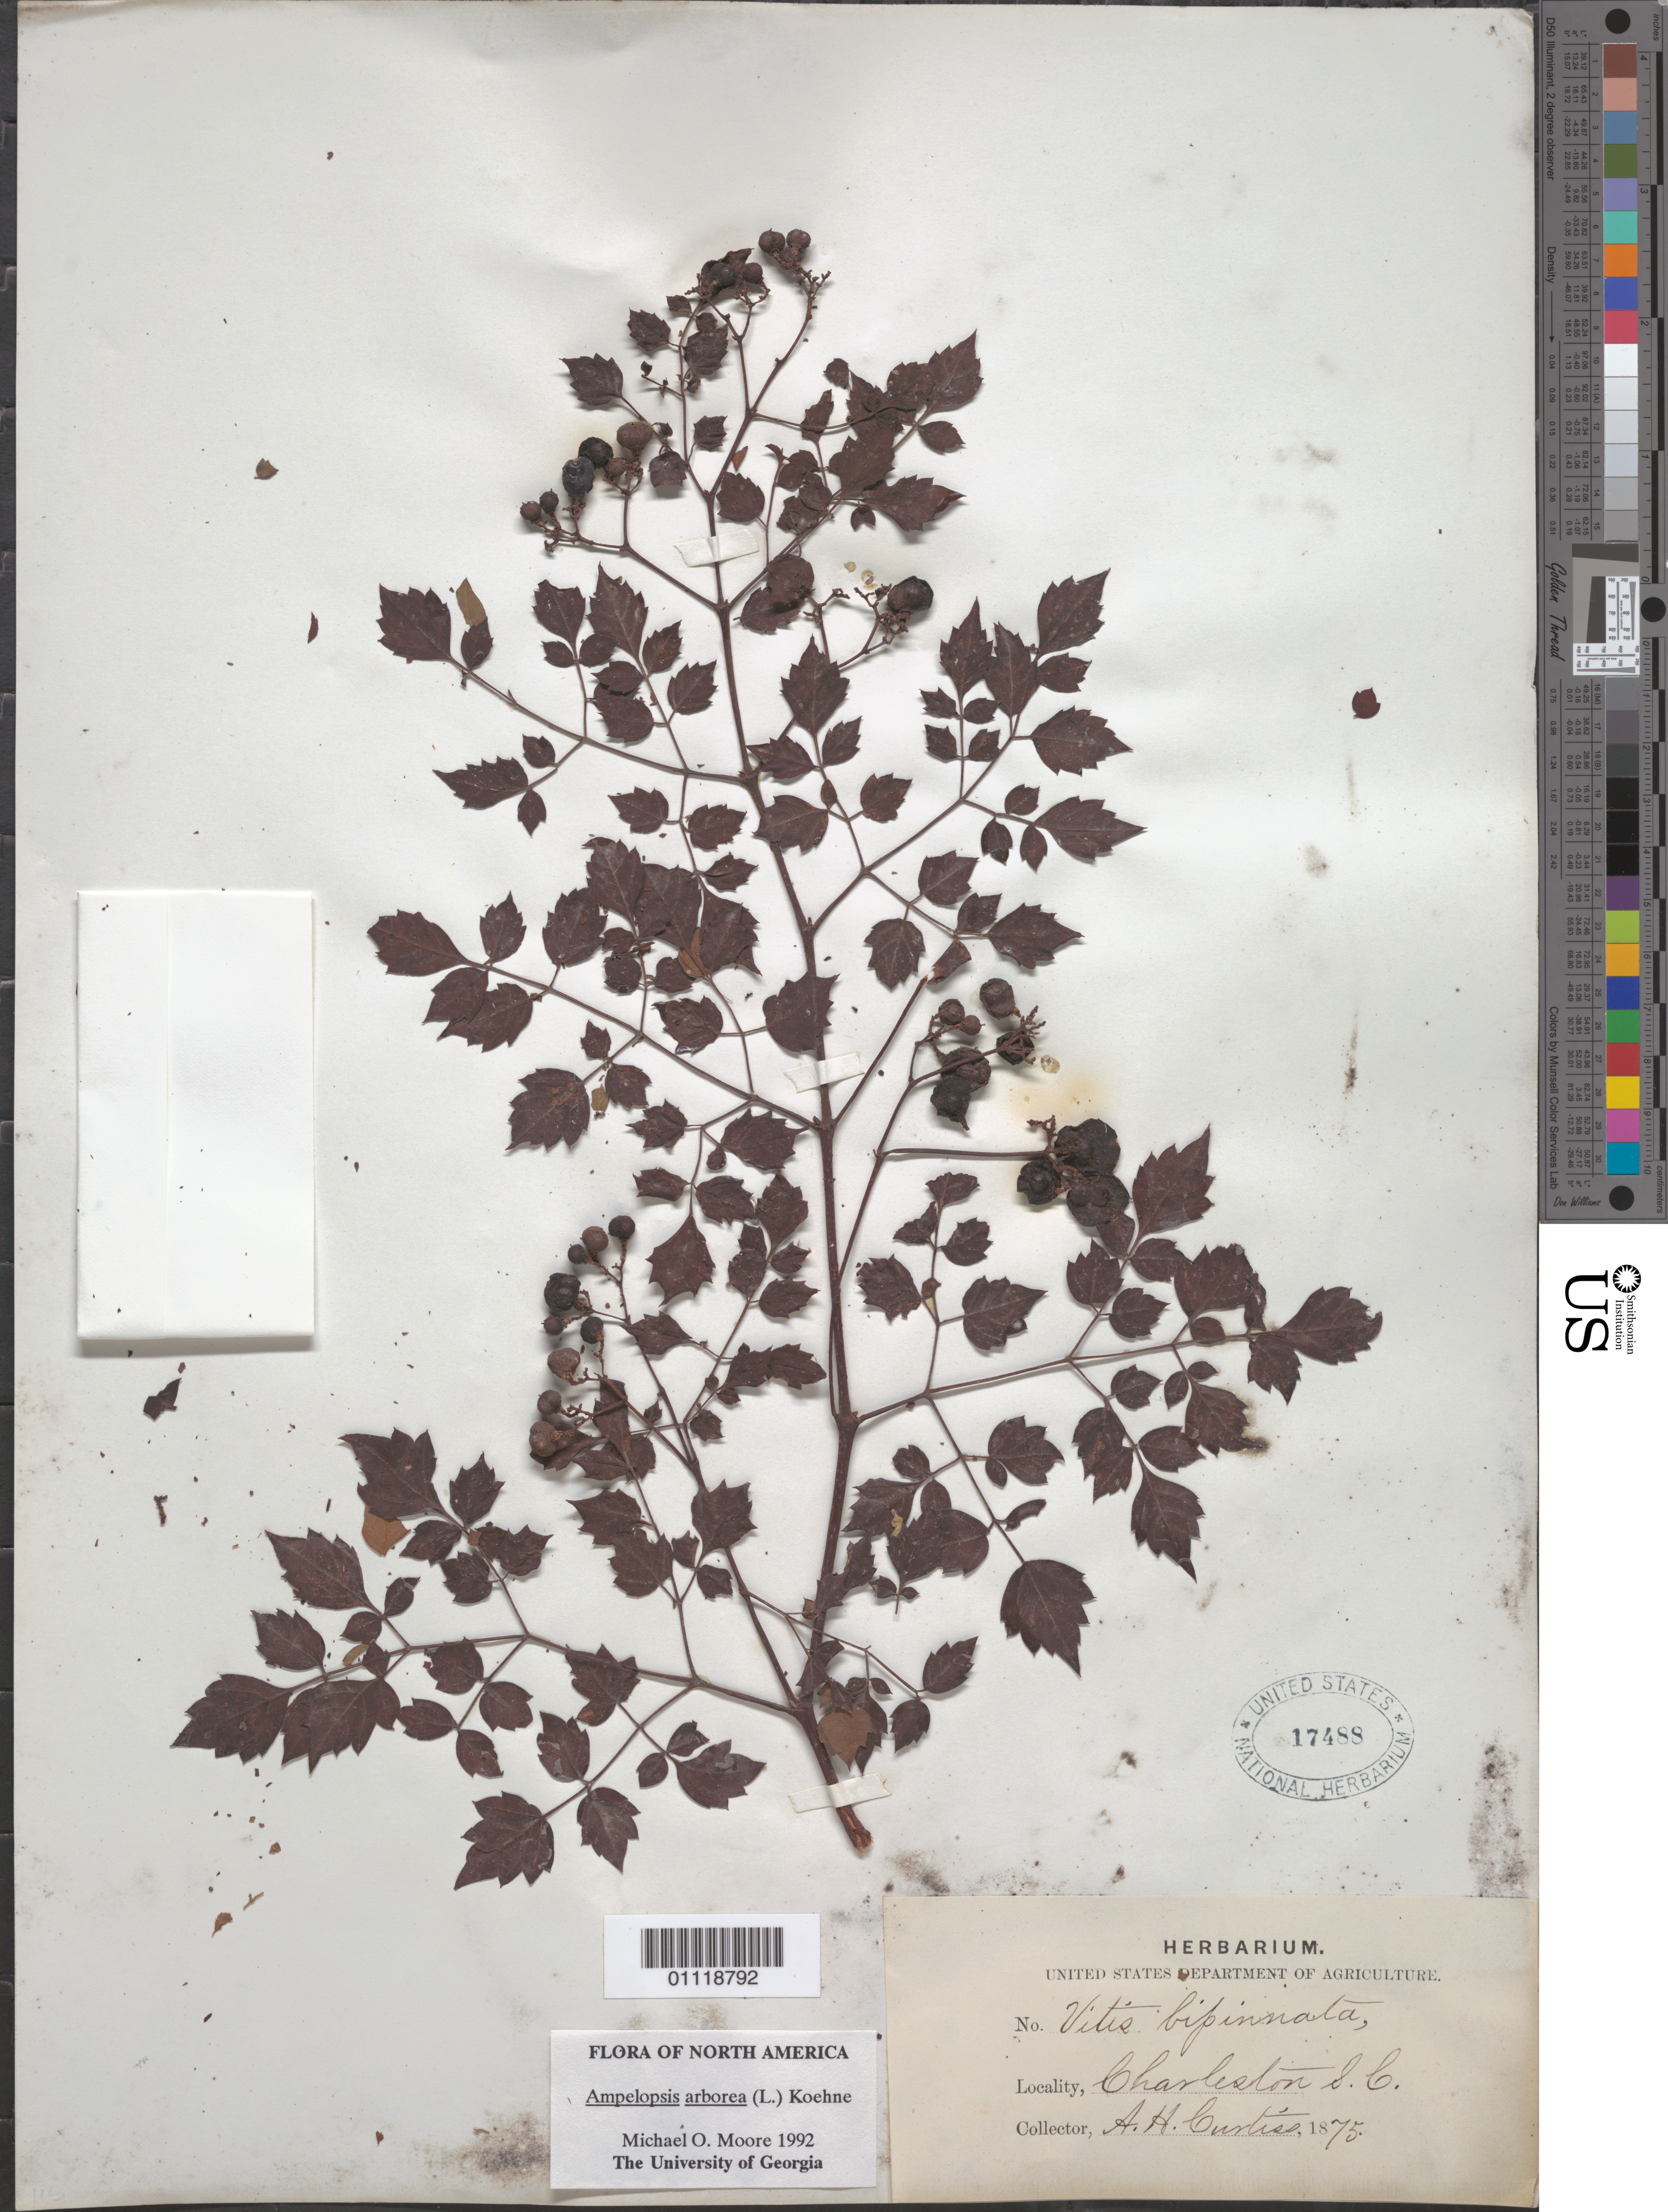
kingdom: Plantae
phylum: Tracheophyta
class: Magnoliopsida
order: Vitales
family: Vitaceae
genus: Ampelopsis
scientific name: Ampelopsis arborea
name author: (L.) Koehne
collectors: A. H. Curtiss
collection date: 1875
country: United States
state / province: South Carolina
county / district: Charleston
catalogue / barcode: US 17488